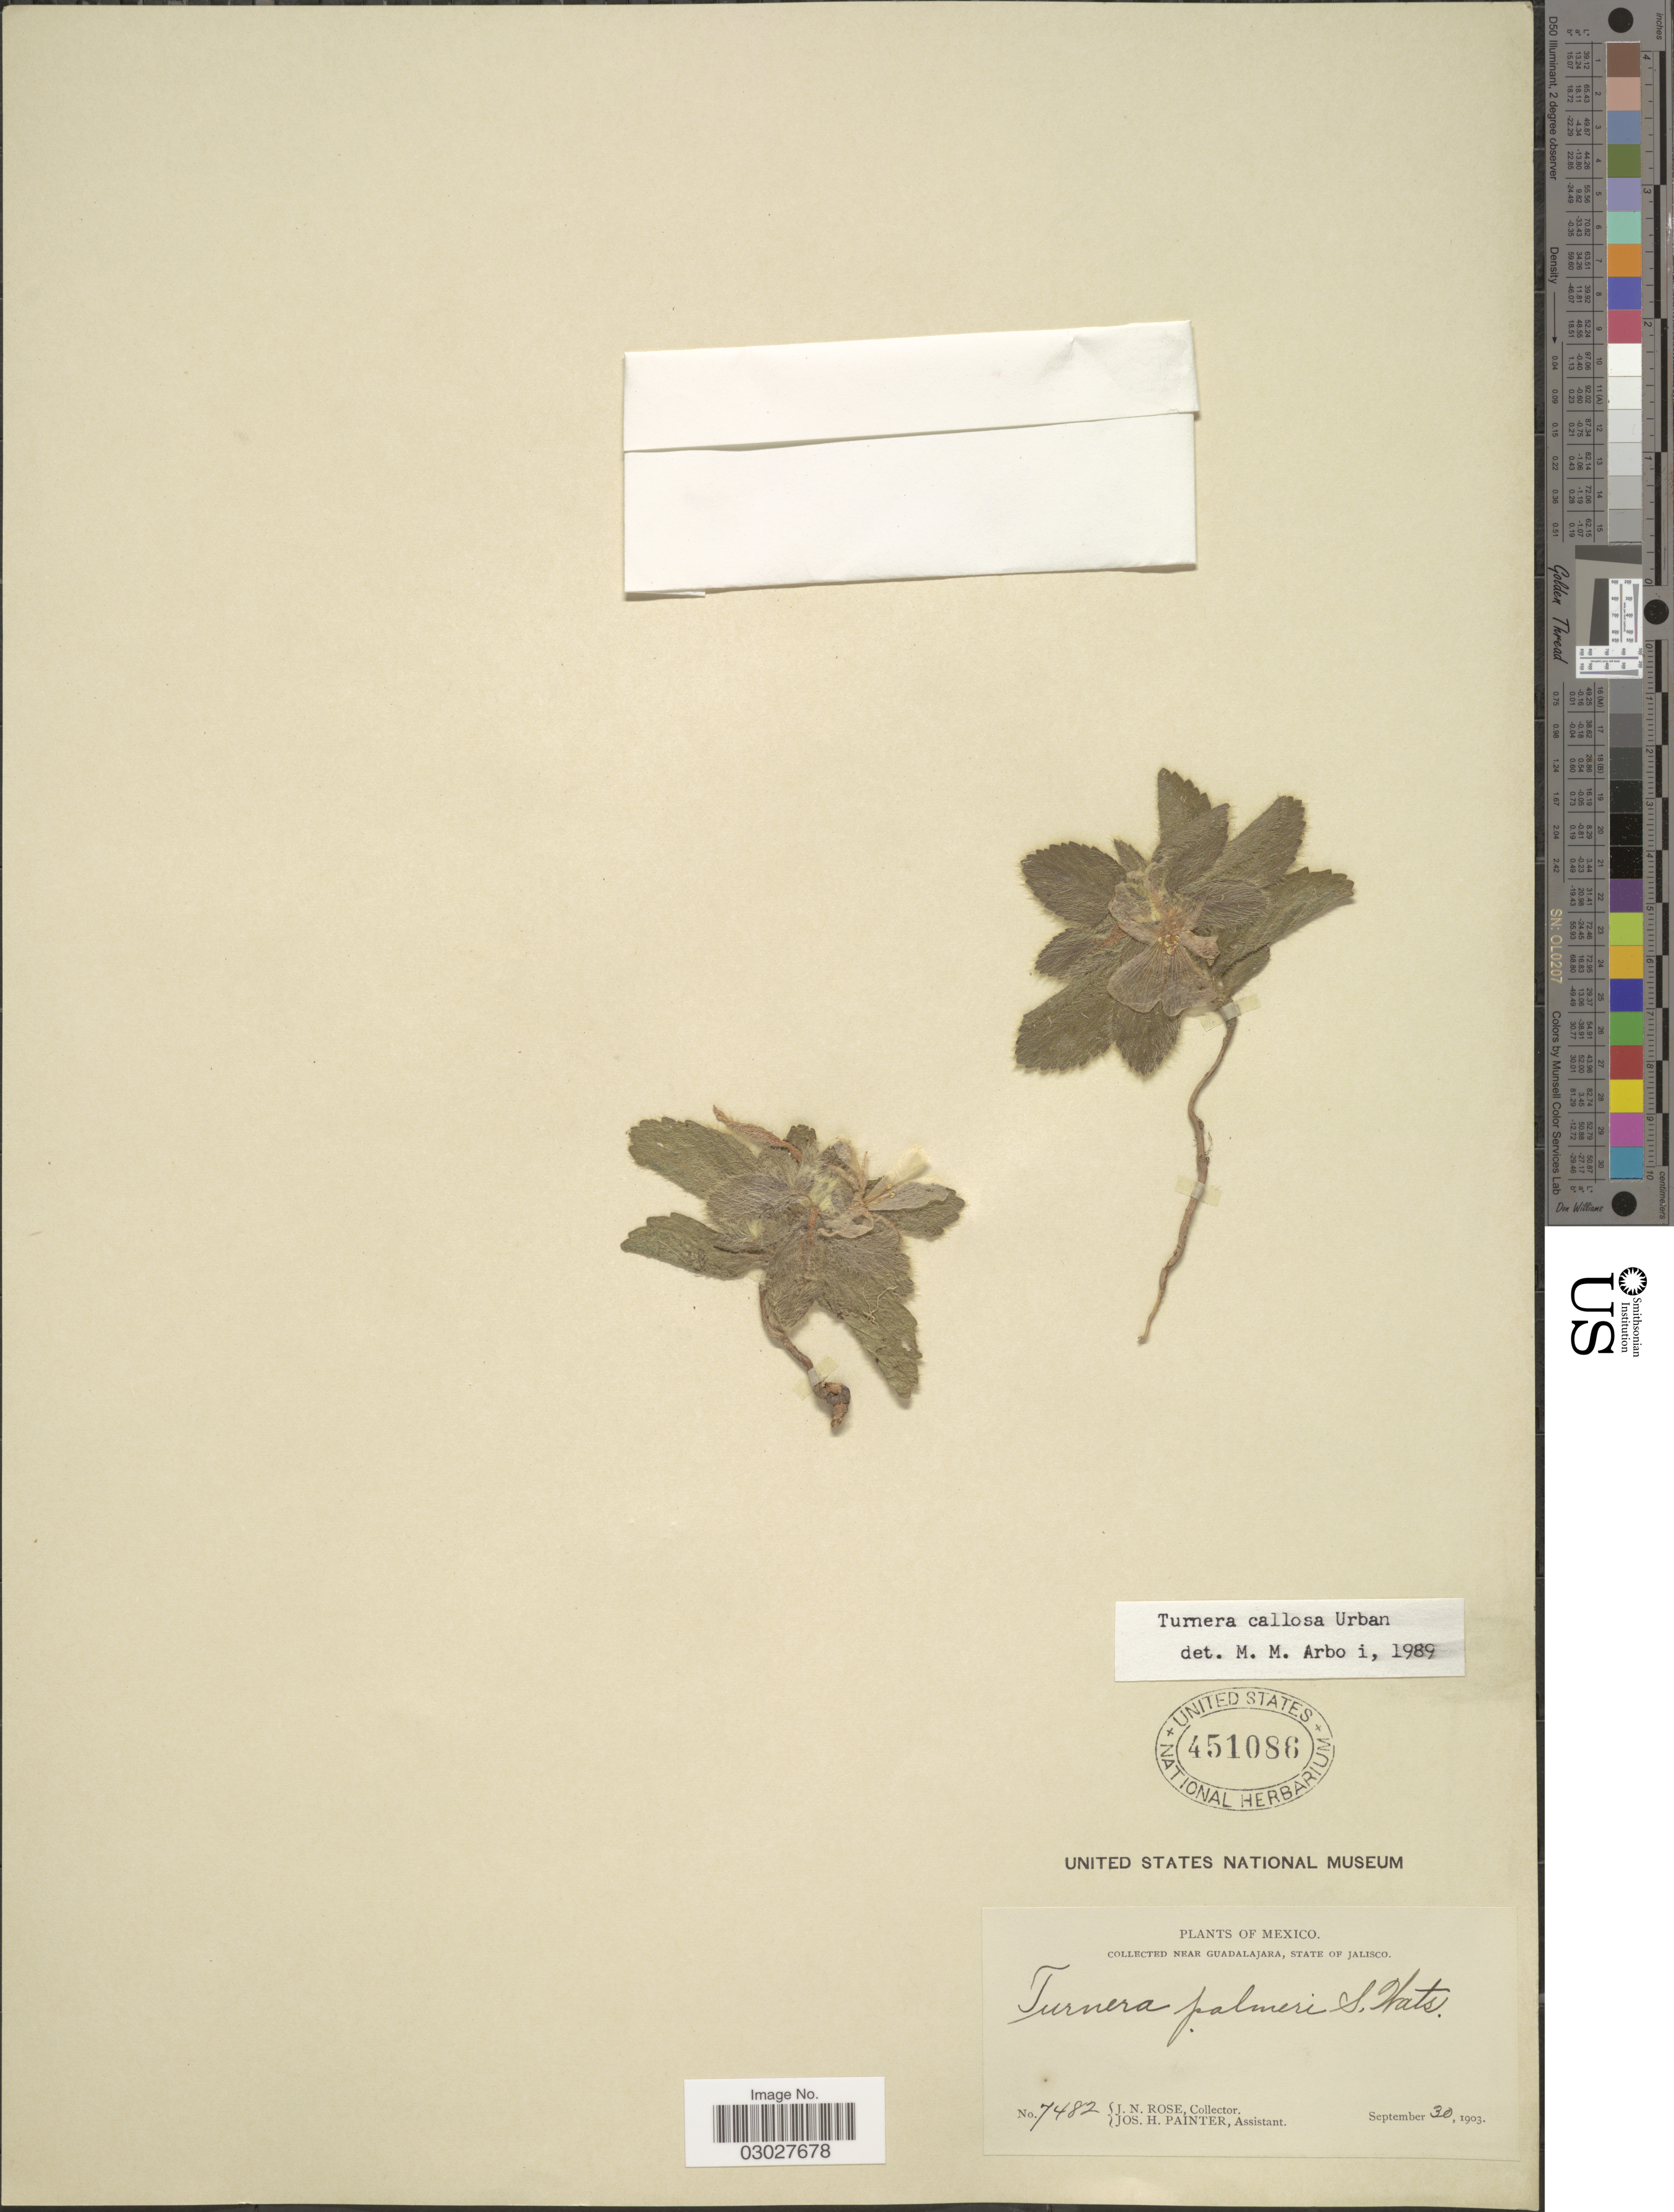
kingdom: Plantae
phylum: Tracheophyta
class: Magnoliopsida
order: Malpighiales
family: Turneraceae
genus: Turnera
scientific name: Turnera callosa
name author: Urb.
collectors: J. N. Rose & J. H. Painter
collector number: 7482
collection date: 1903-09-30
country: Mexico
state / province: Jalisco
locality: Near Guadalajara.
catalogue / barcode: US 451086